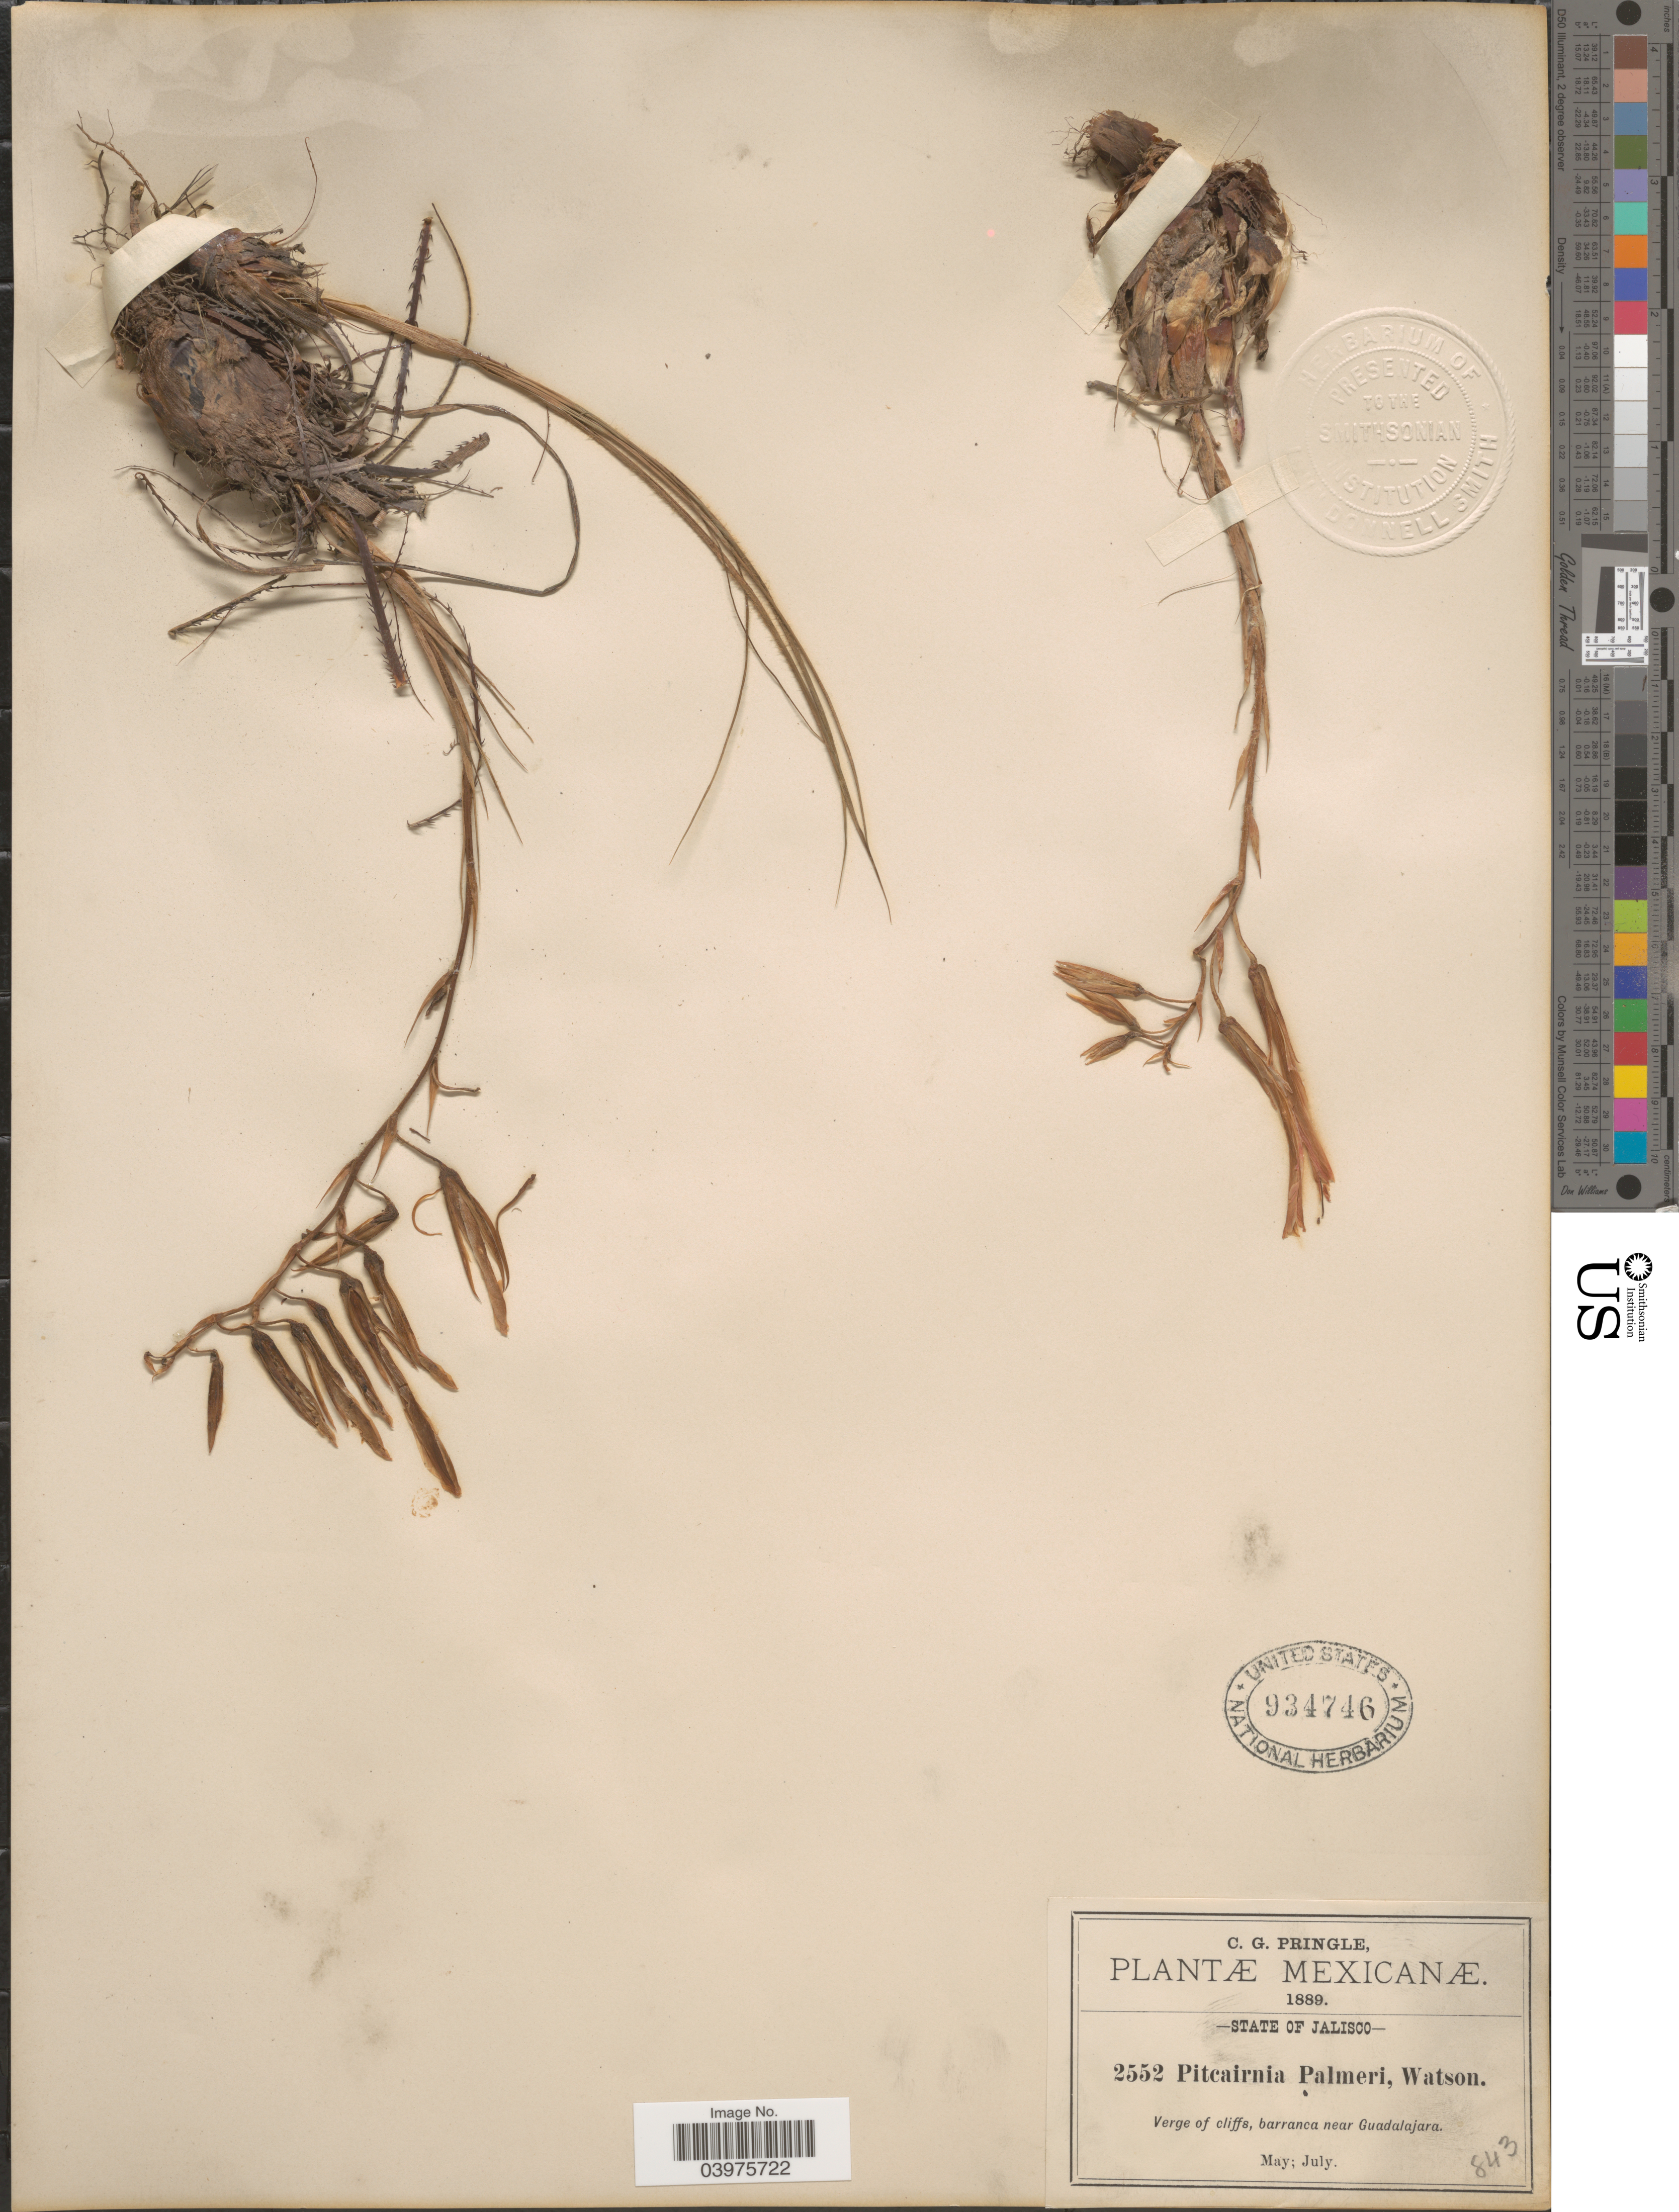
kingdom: Plantae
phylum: Tracheophyta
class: Liliopsida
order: Poales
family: Bromeliaceae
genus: Pitcairnia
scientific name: Pitcairnia palmeri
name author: S. Watson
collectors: C. G. Pringle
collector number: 2552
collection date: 1889-05/1889-07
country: Mexico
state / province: Jalisco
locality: Barranca near Guadalajara.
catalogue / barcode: US 934746